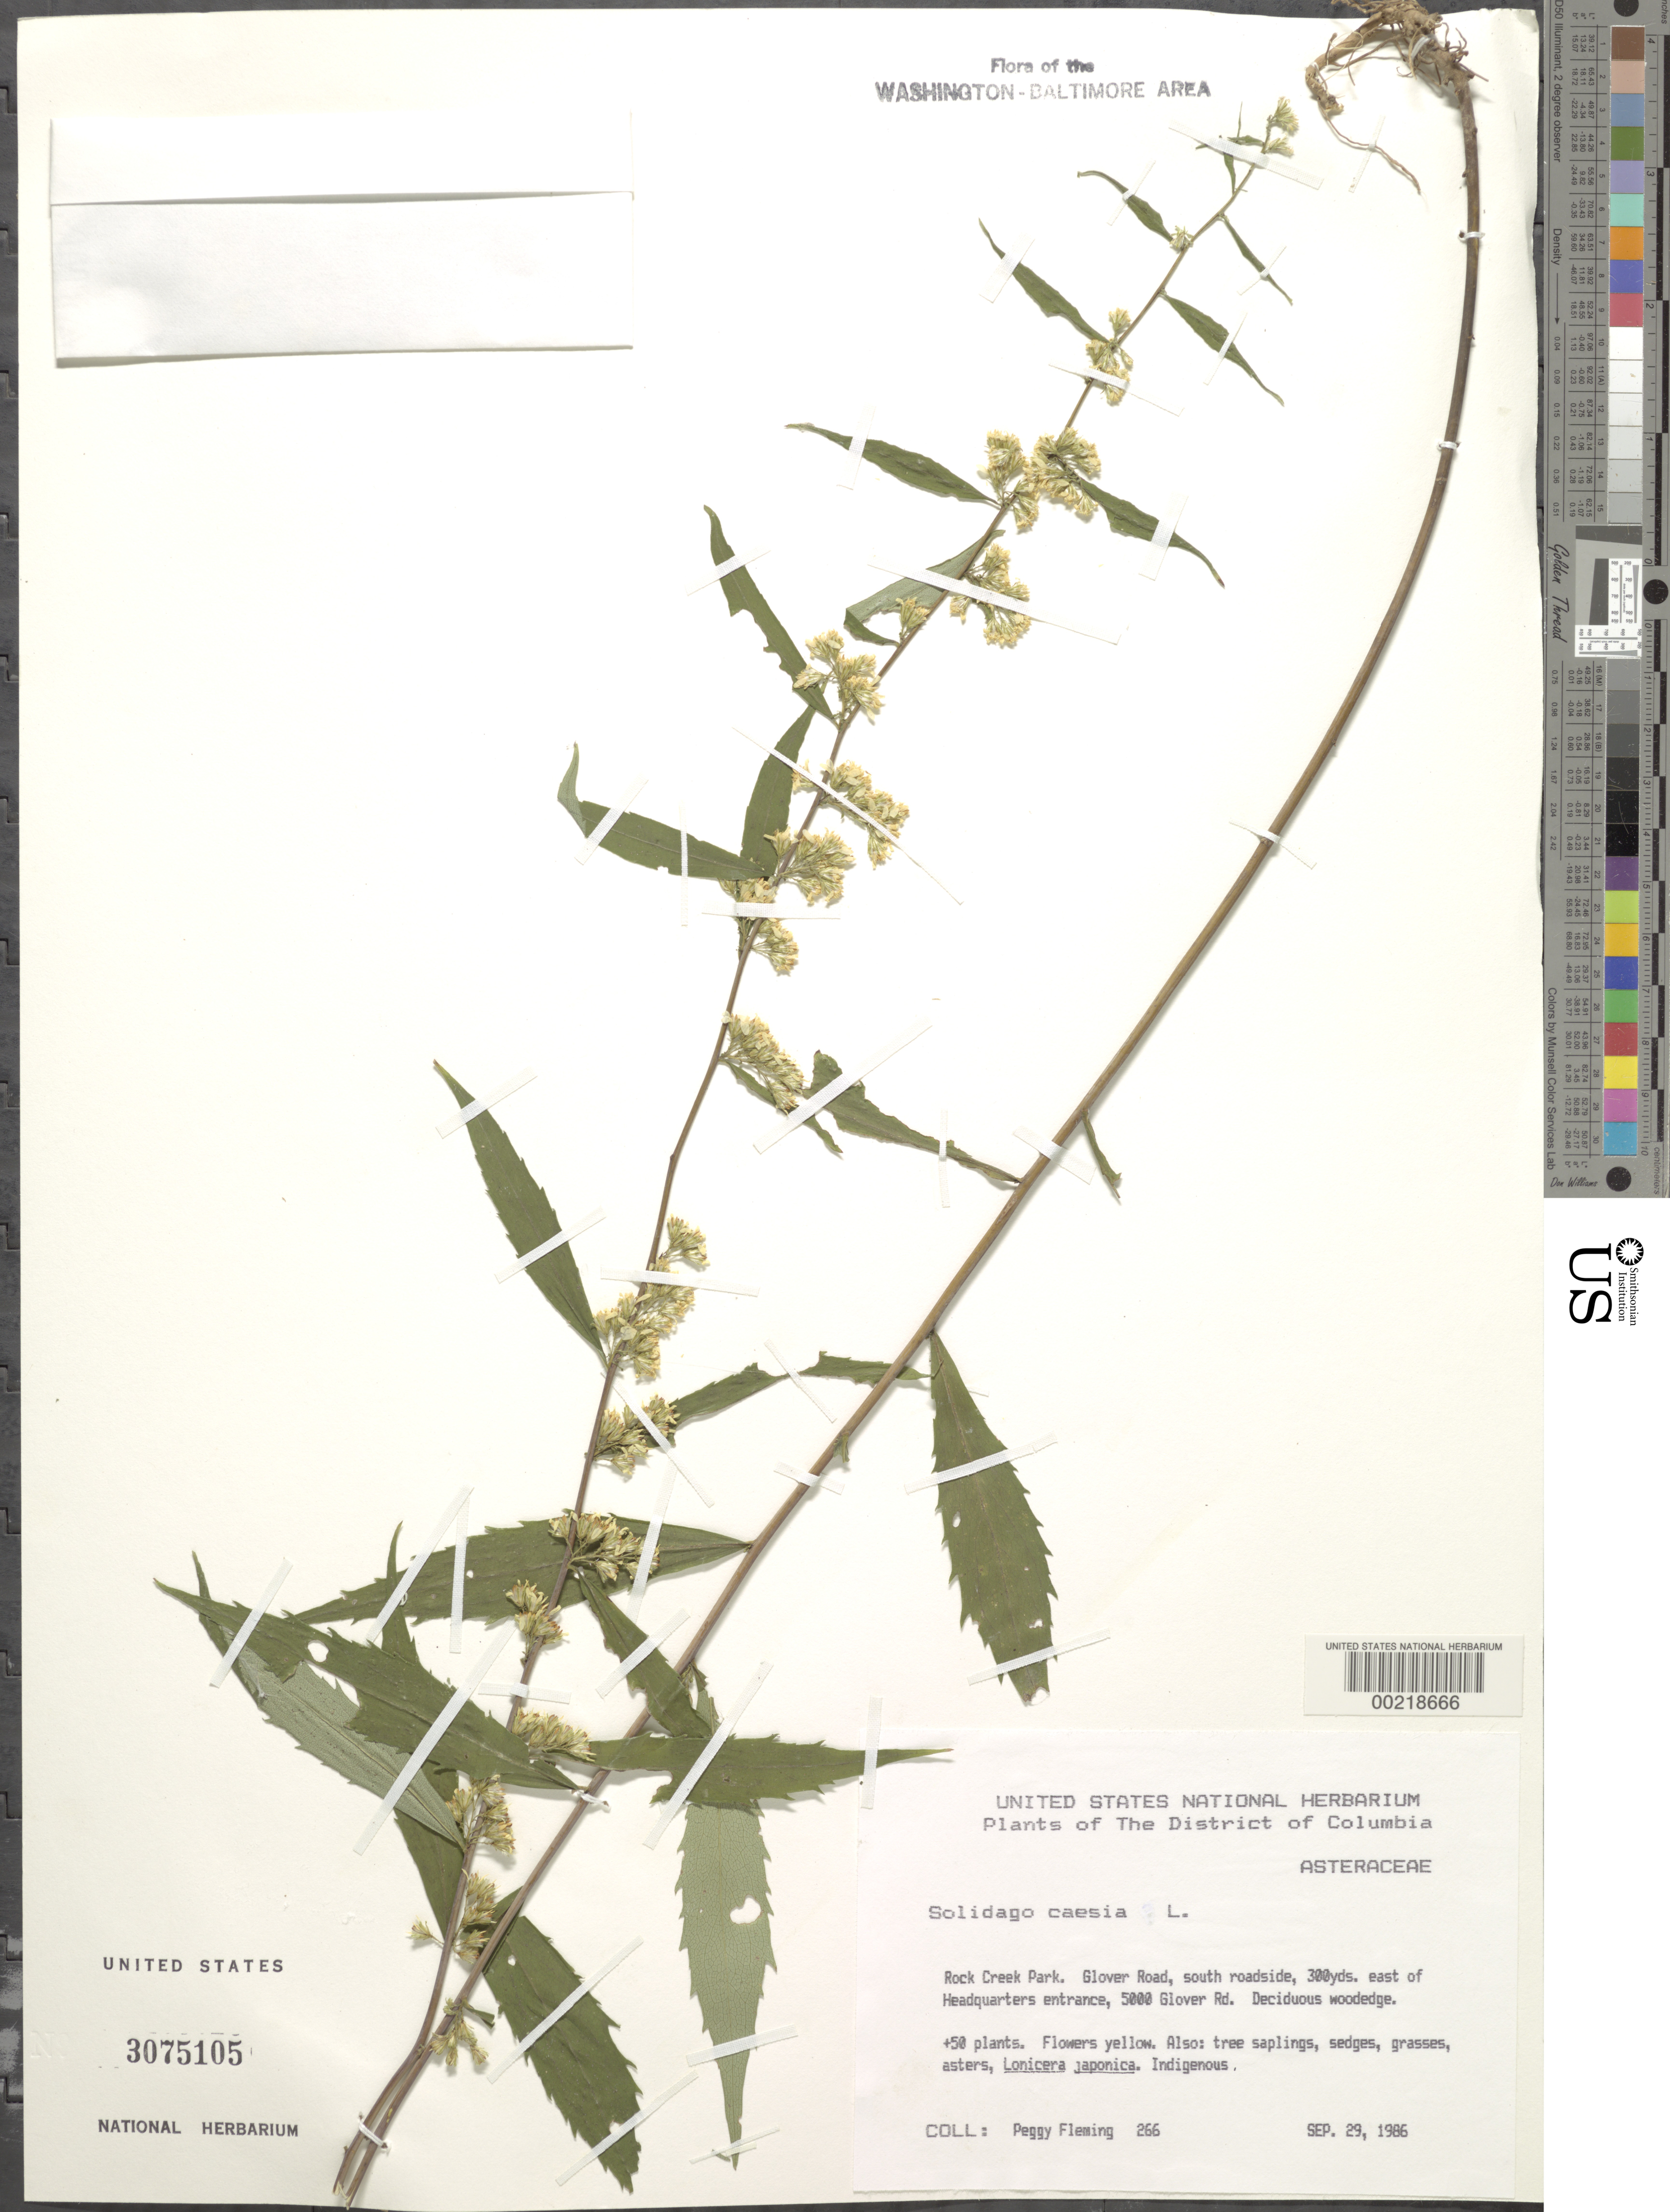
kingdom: Plantae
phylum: Tracheophyta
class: Magnoliopsida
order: Asterales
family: Asteraceae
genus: Solidago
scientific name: Solidago caesia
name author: L.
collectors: P. Fleming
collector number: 266.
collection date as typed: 29 Sep 1989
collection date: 1989-09-29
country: United States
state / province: District of Columbia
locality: Rock Creek Park, Glover Road, E of Headquarters entrance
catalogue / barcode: US 3075105